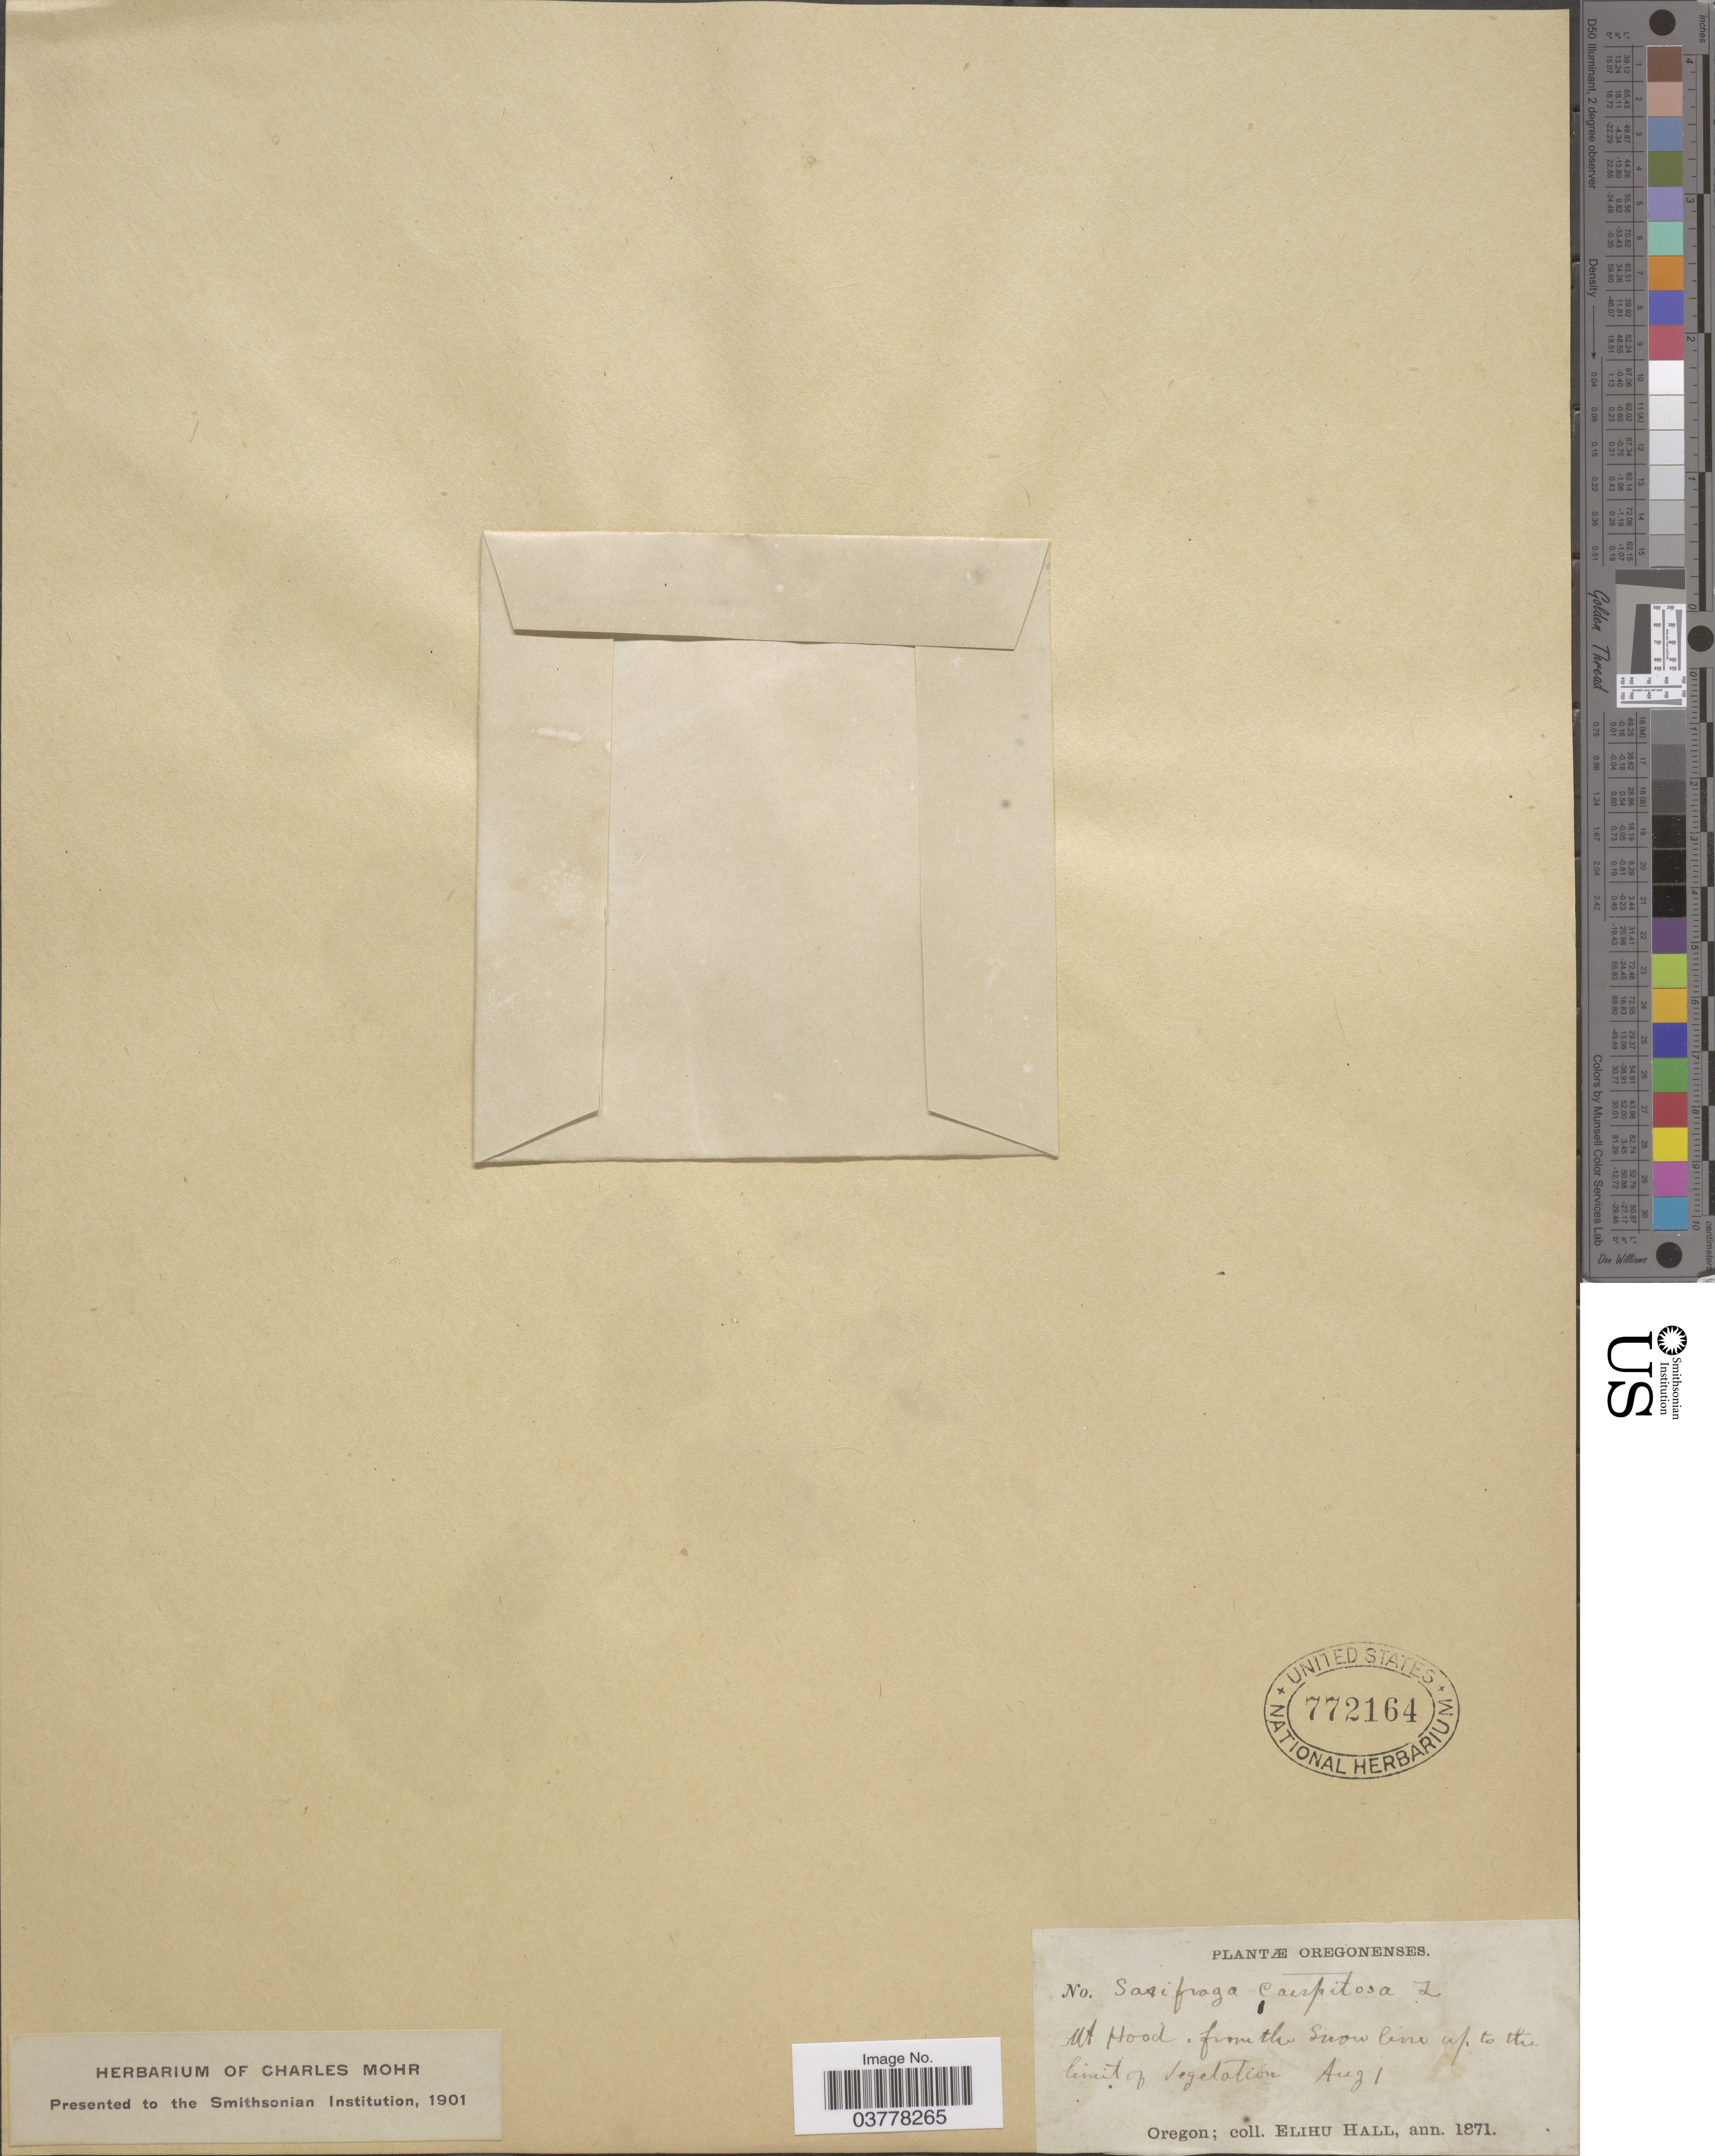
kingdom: Plantae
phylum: Tracheophyta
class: Magnoliopsida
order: Saxifragales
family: Saxifragaceae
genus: Saxifraga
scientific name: Saxifraga caespitosa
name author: L.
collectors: E. Hall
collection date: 1871-08-01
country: United States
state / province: Oregon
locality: Mt. Hood from the Snow line of to the limit of Vegetation.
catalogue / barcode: US 772164